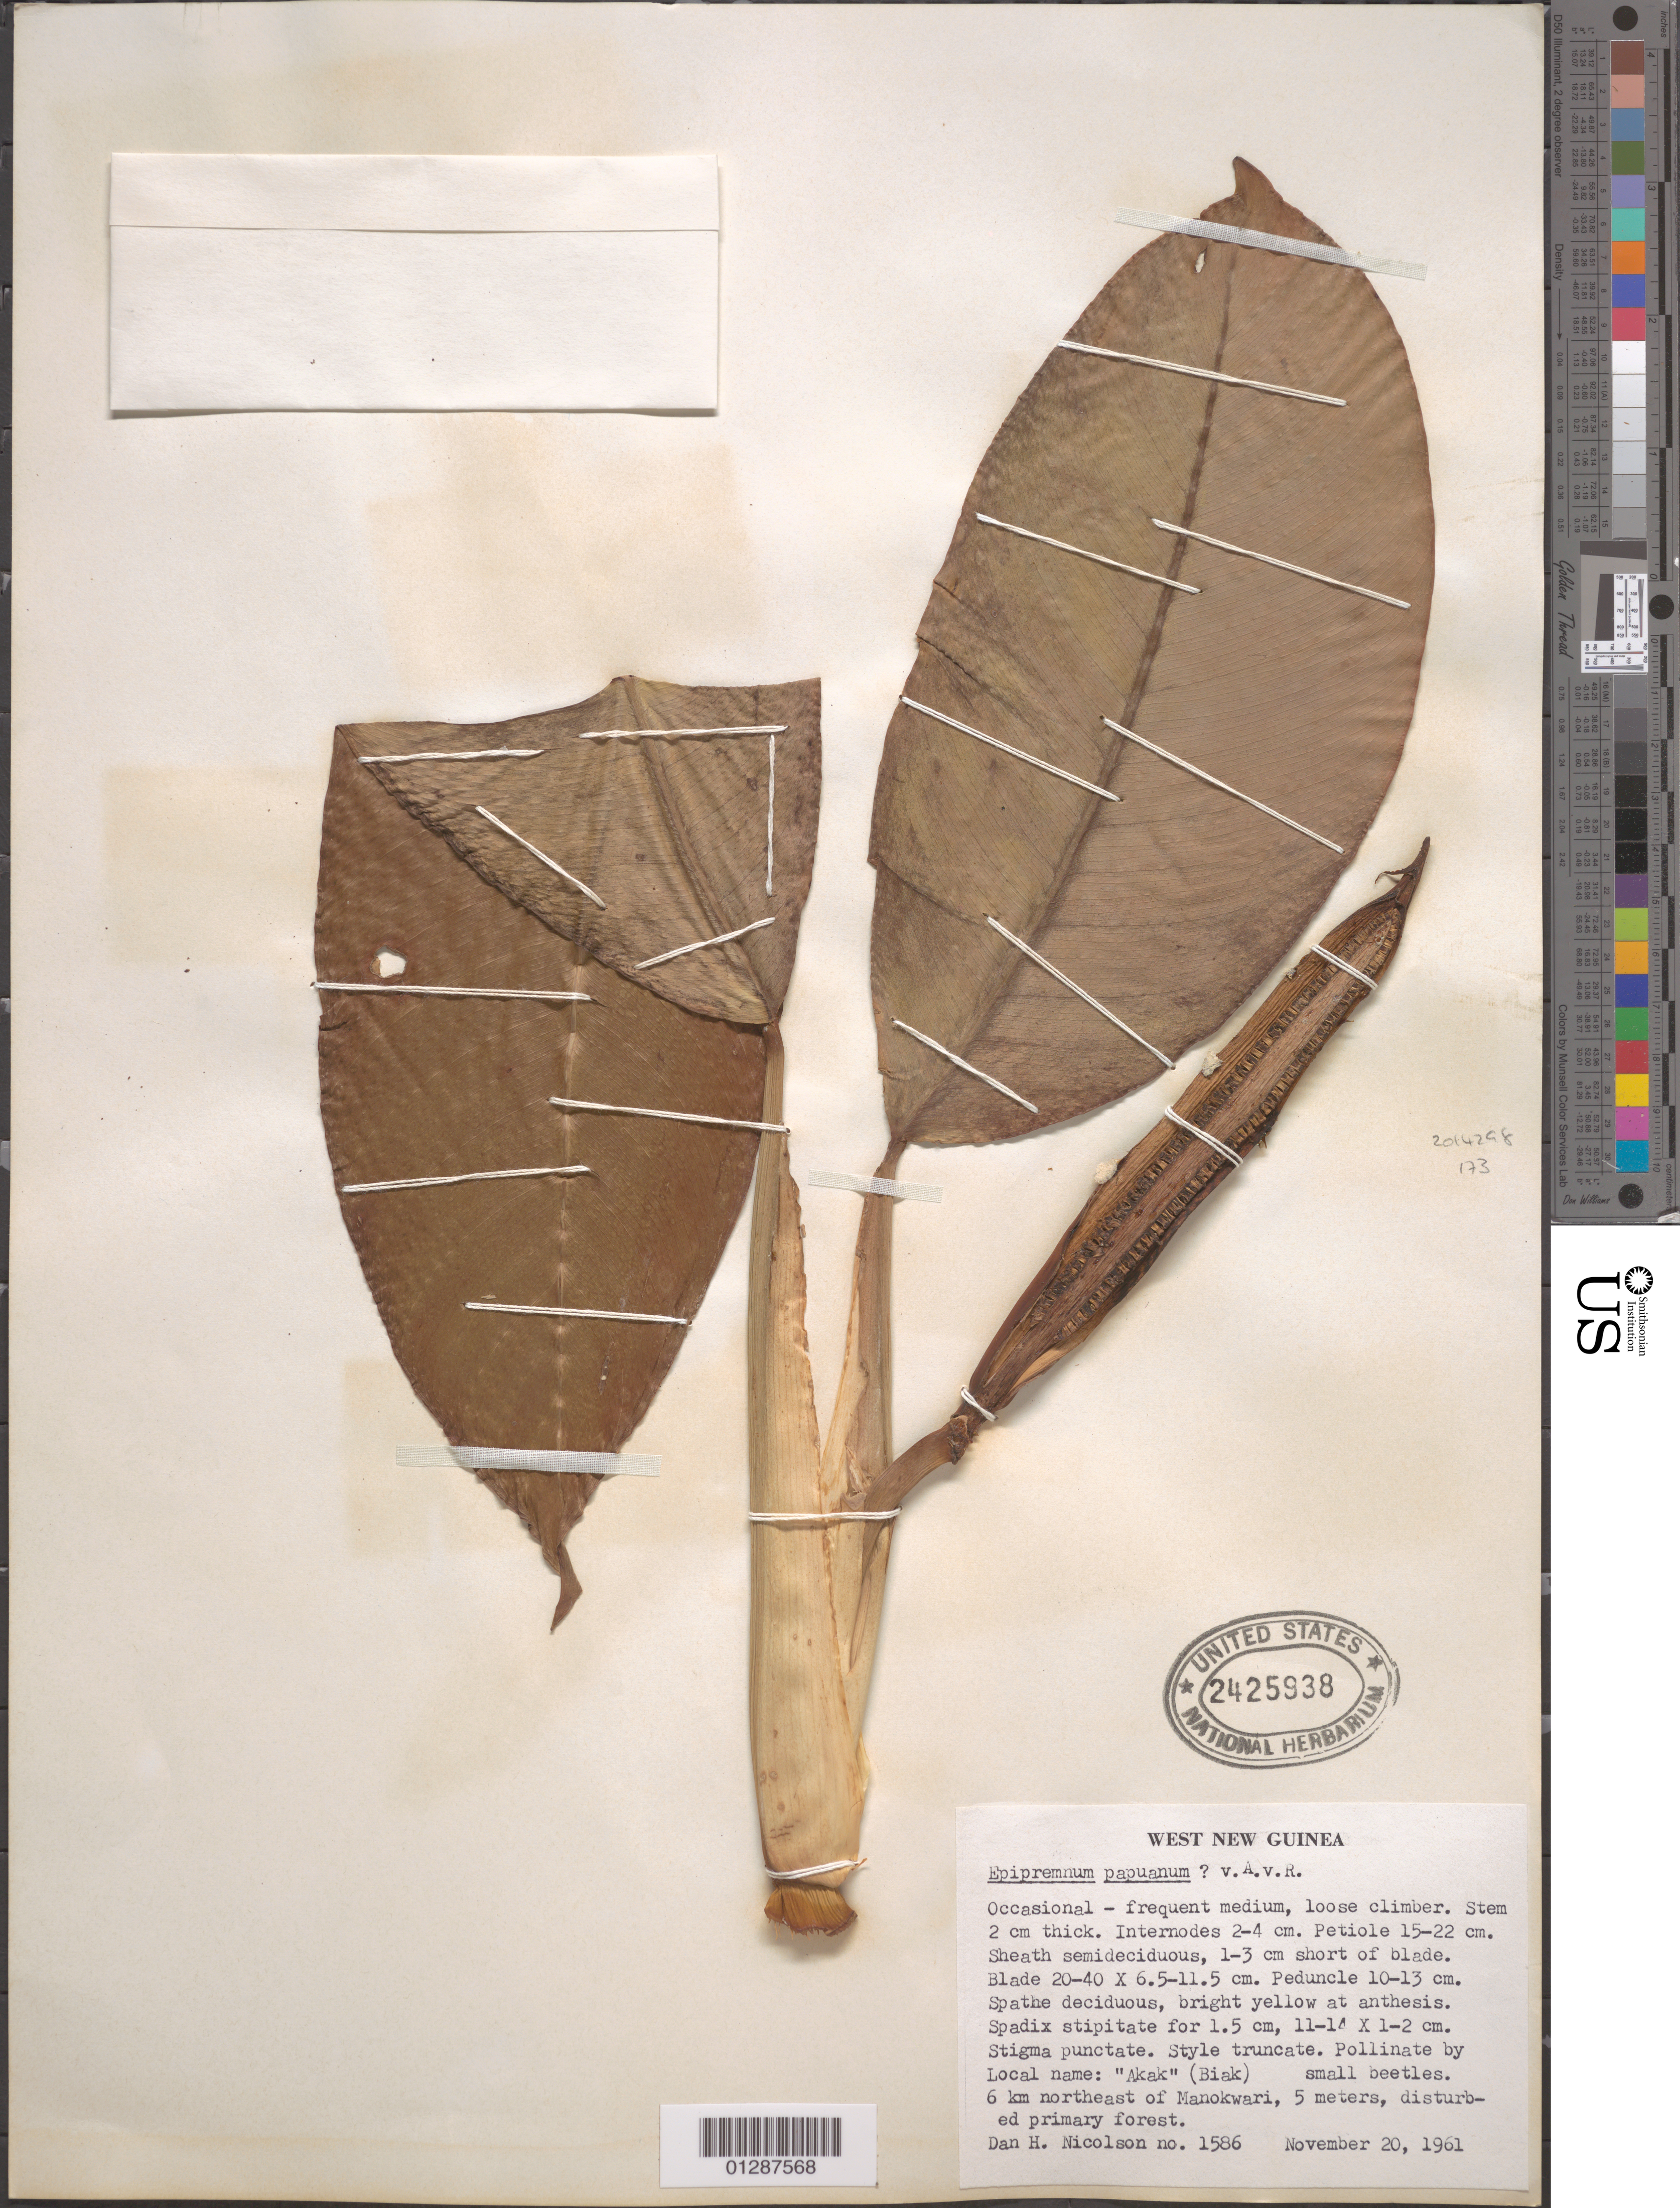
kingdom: Plantae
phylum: Tracheophyta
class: Liliopsida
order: Alismatales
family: Araceae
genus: Epipremnum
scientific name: Epipremnum papuanum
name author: Alderw.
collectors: D. H. Nicolson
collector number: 1586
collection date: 1961-11-20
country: Indonesia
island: New Guinea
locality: West New Guinea. 6 km northeast of Manokwari.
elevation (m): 5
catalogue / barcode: US 2425938